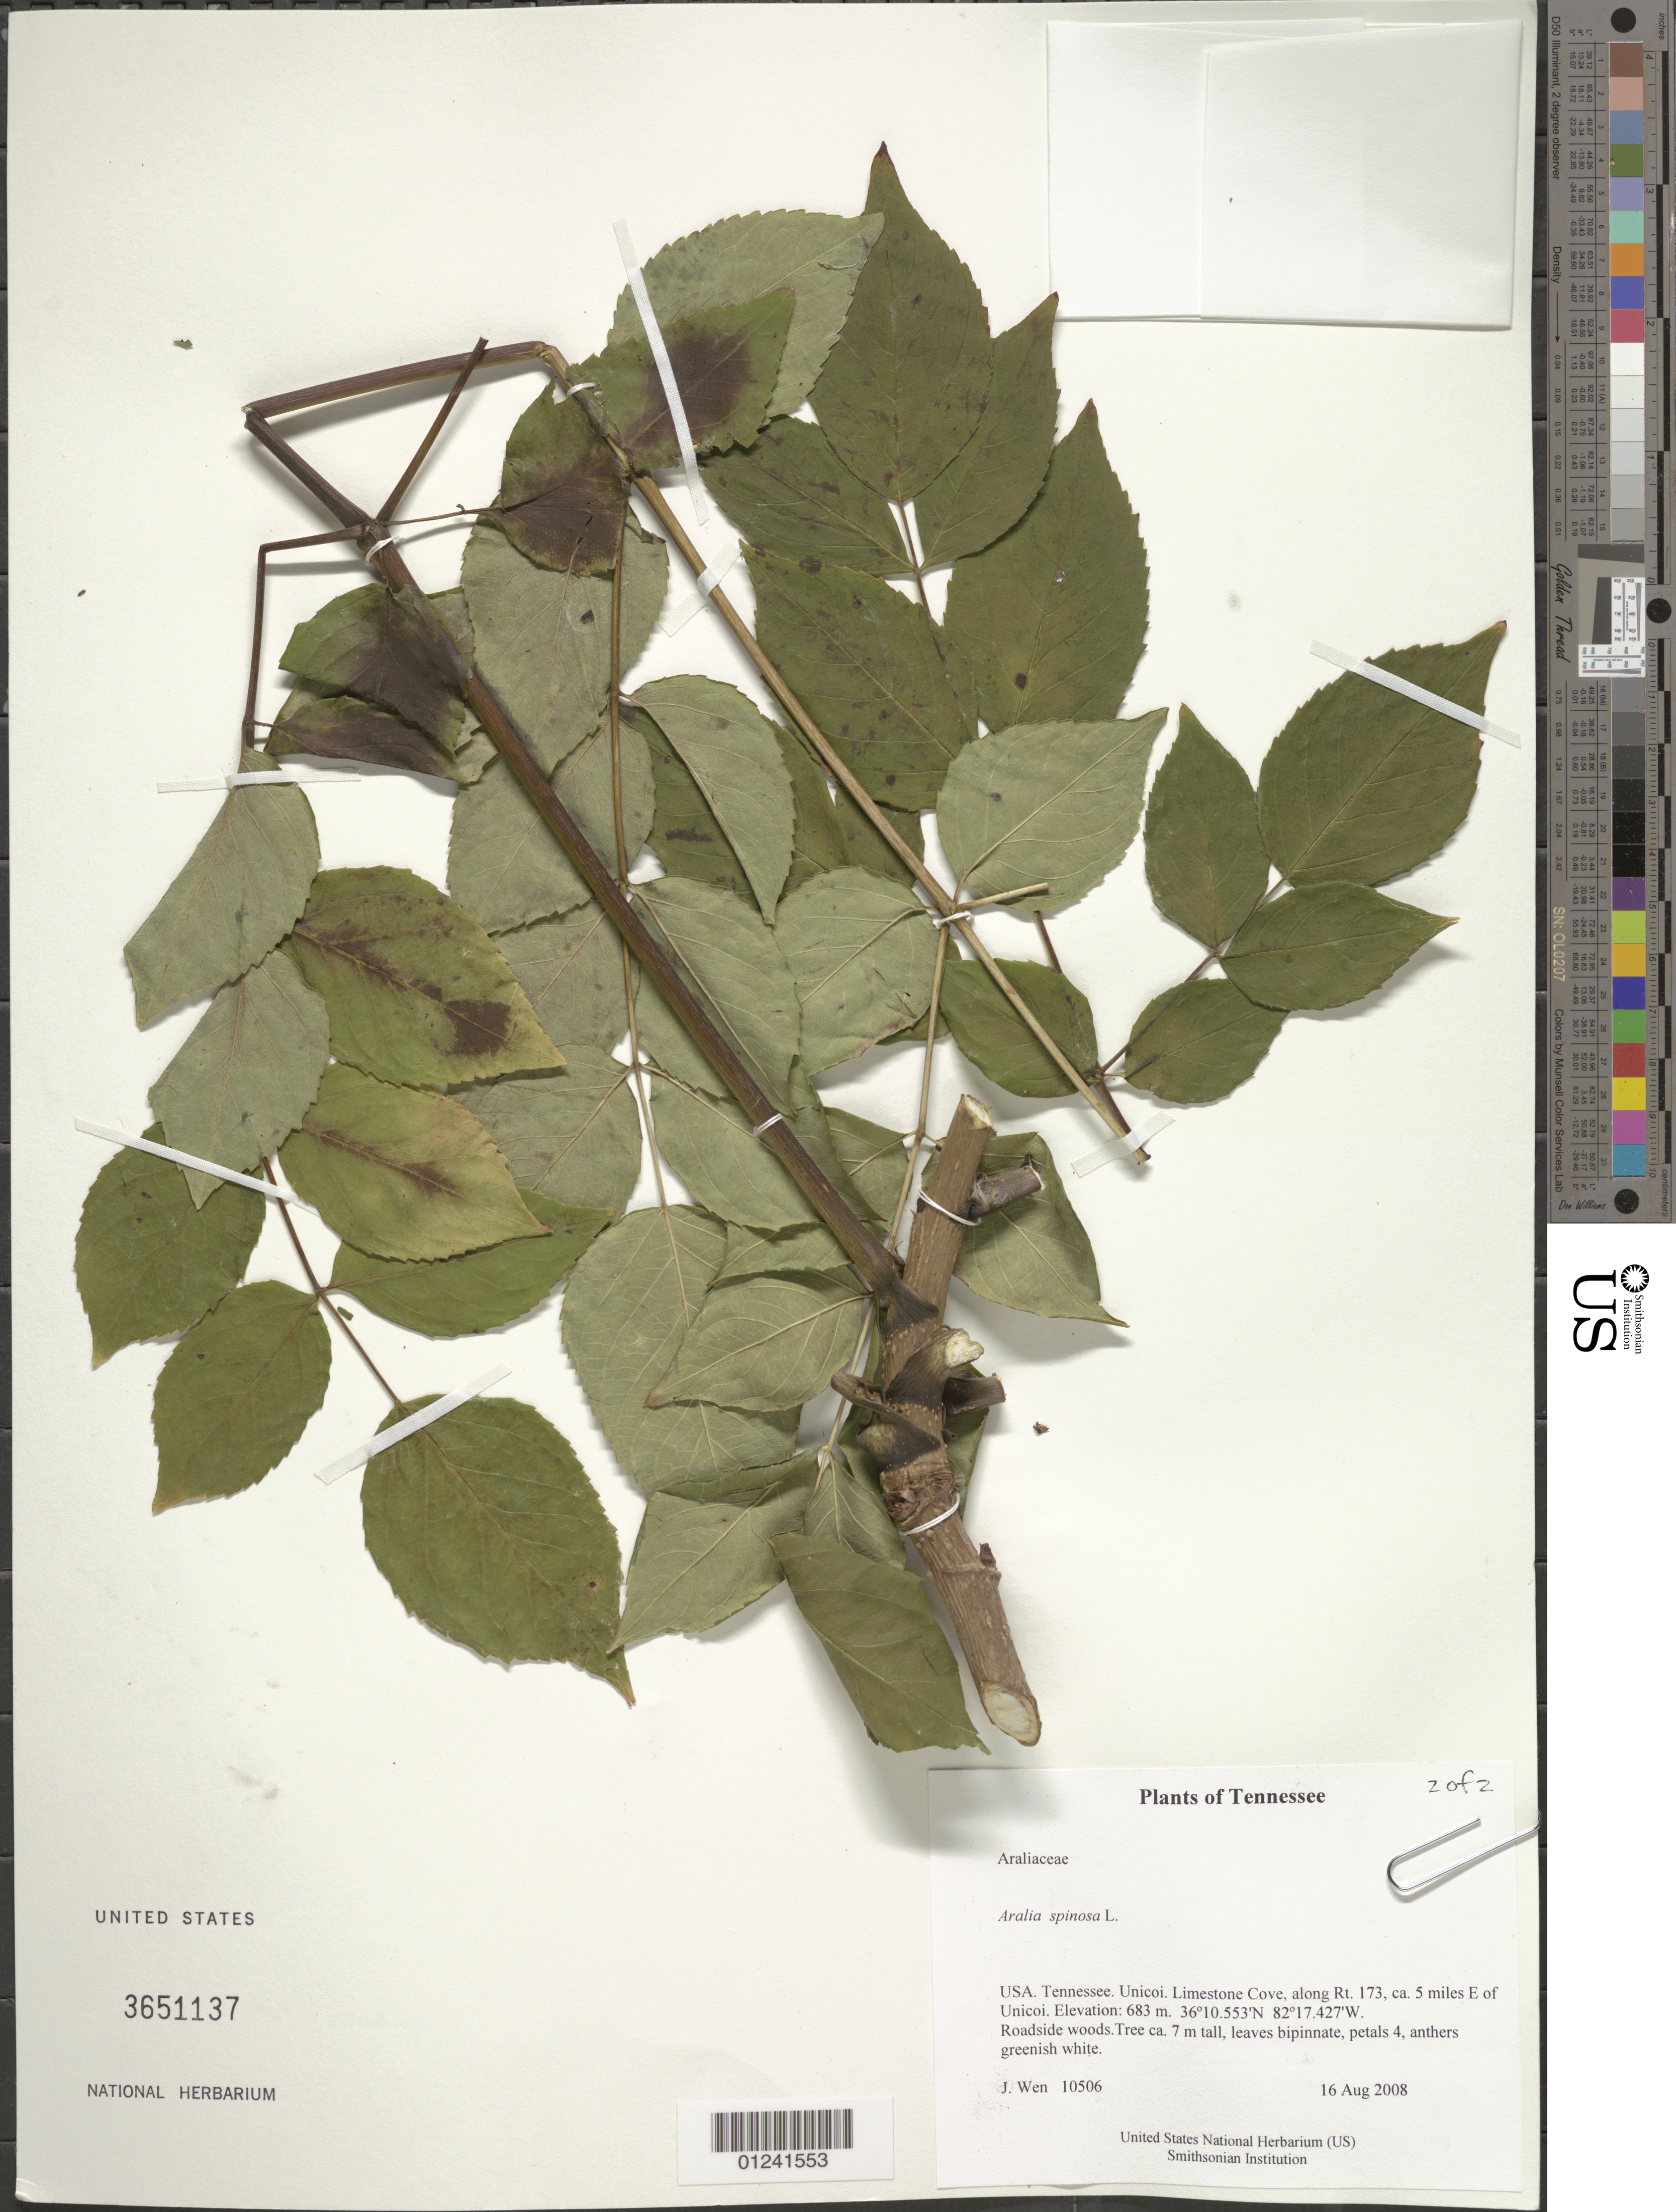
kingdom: Plantae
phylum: Tracheophyta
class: Magnoliopsida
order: Apiales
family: Araliaceae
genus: Aralia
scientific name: Aralia spinosa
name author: L.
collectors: J. Wen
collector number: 10506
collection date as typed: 16 Aug 2008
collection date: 2008-08-16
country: United States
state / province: Tennessee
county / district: Unicoi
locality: Limestone Cove, along Rt. 173, ca. 5 miles E of Unicoi.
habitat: Roadside woods.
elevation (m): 683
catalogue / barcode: US 3651137